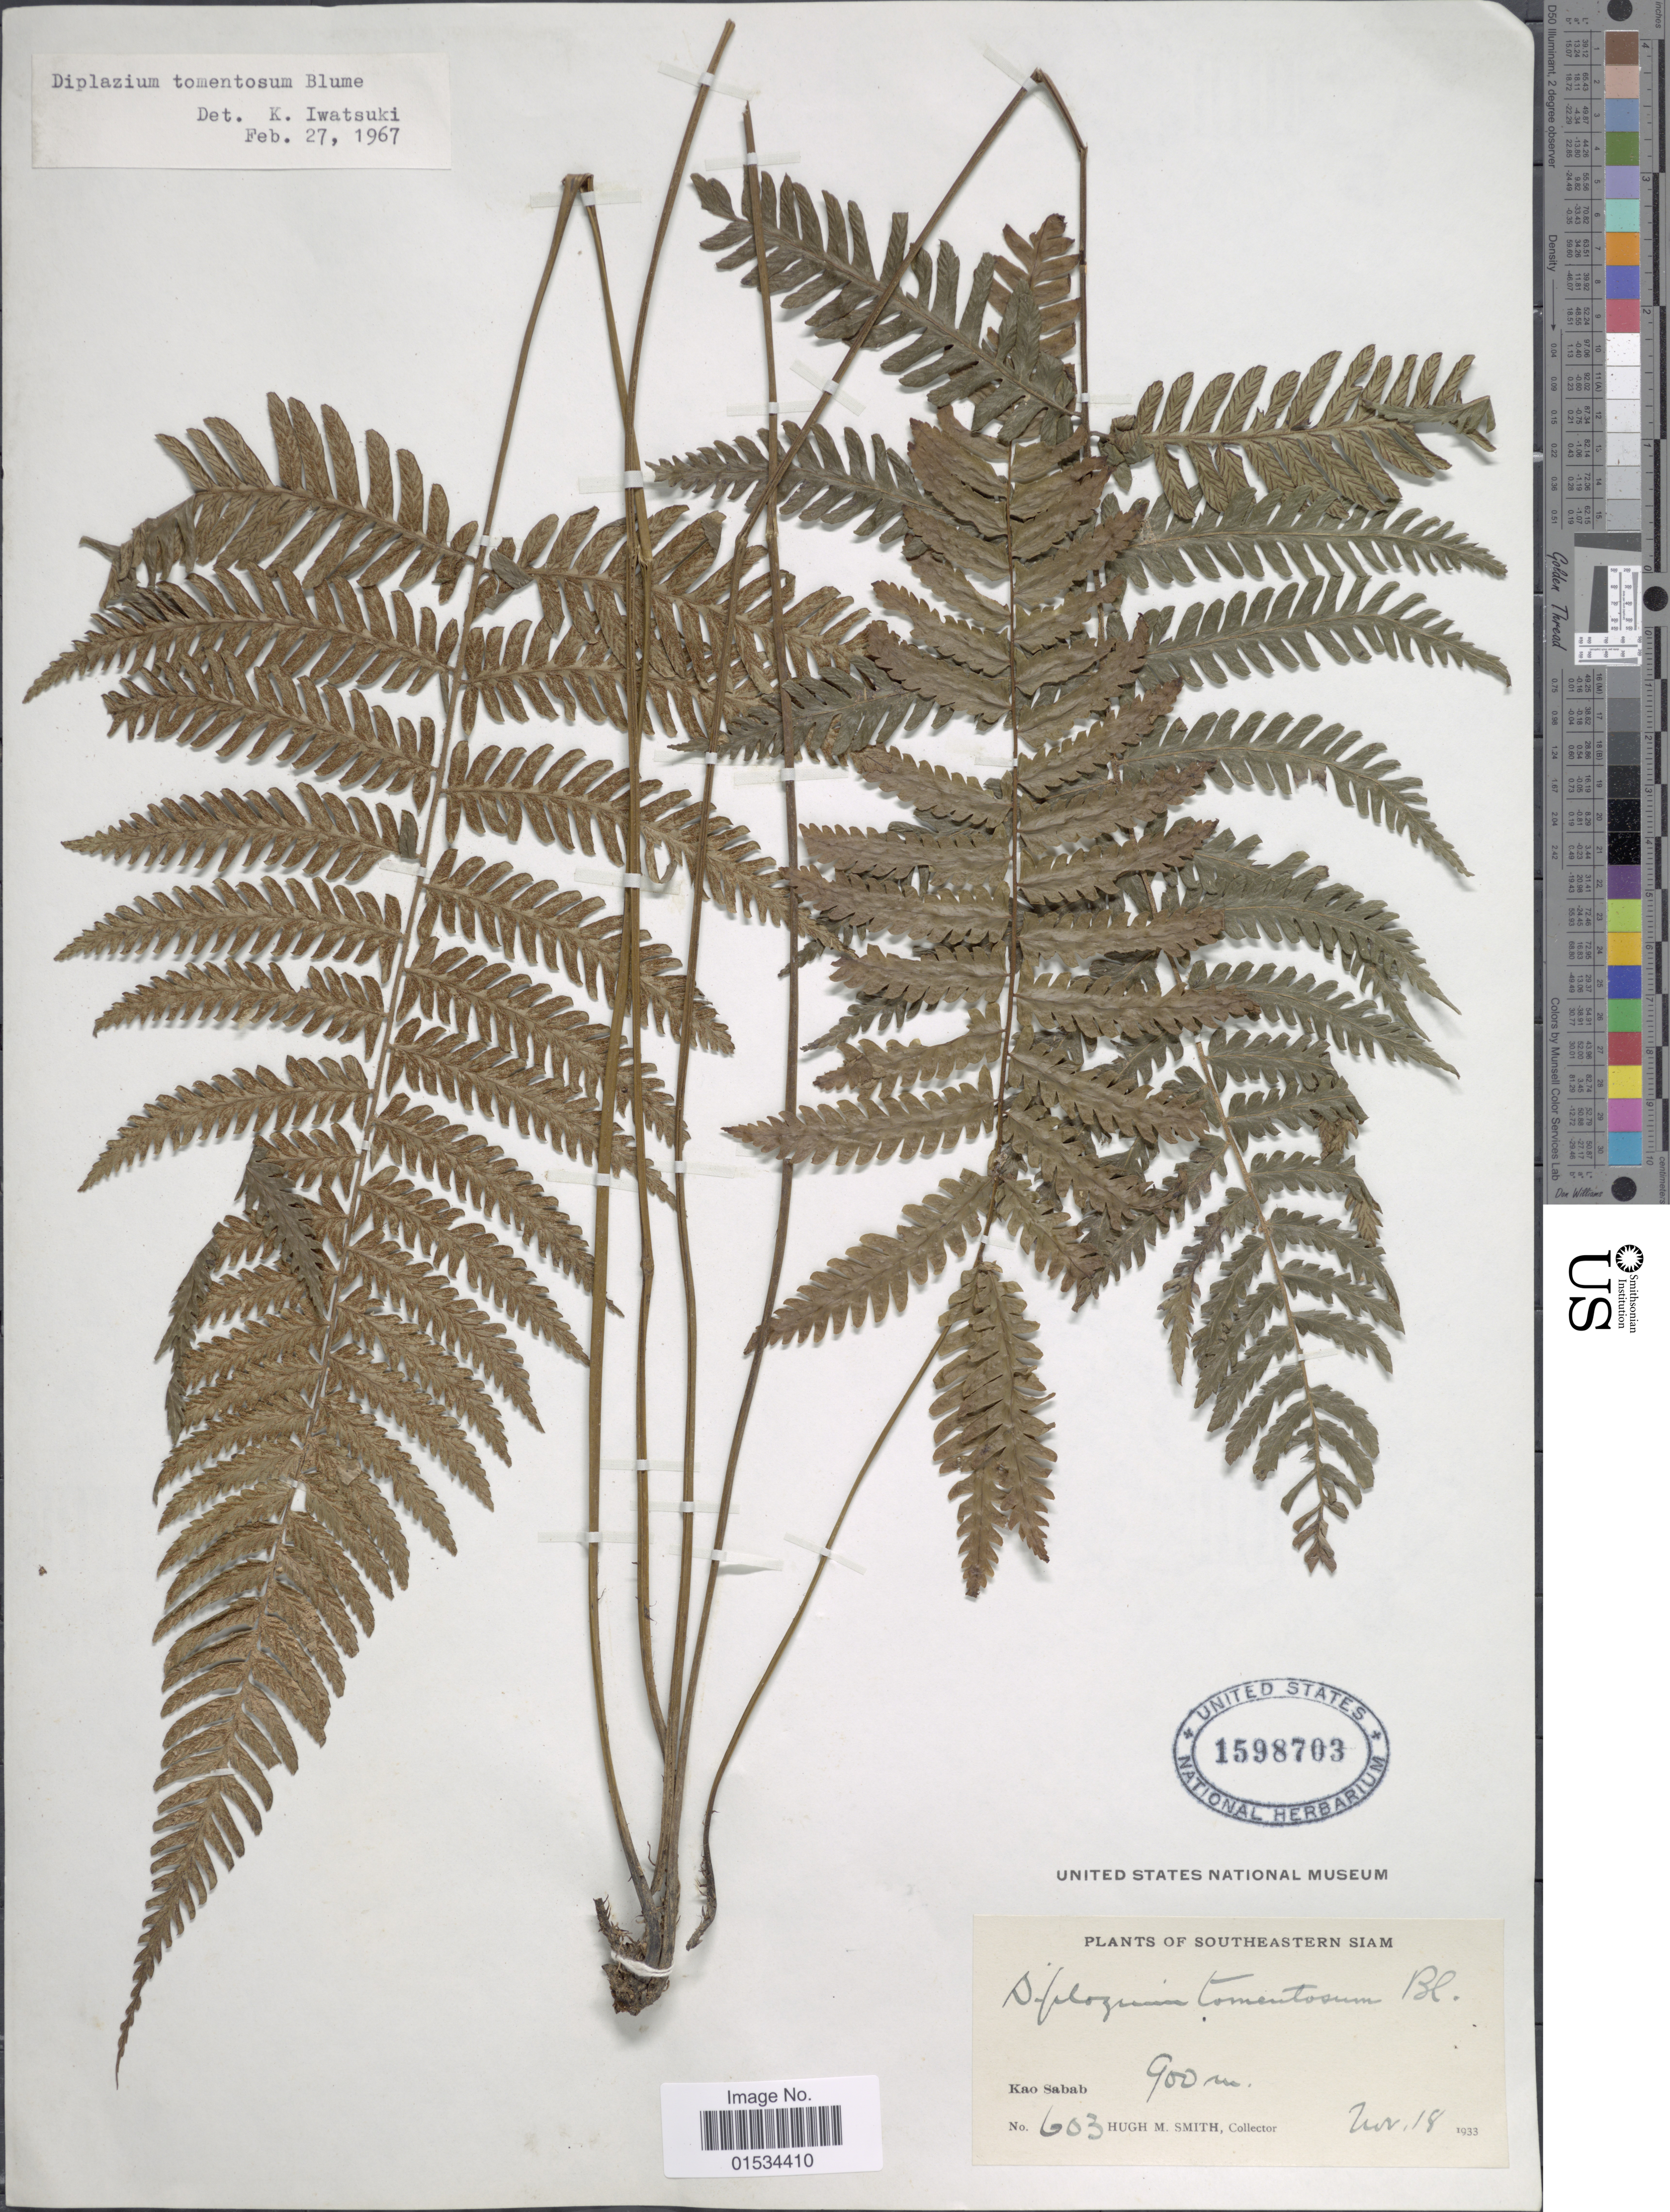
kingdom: Plantae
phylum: Tracheophyta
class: Polypodiopsida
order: Polypodiales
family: Athyriaceae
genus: Diplazium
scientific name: Diplazium tomentosum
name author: Blume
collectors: H. M. Smith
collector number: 603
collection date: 1933-11-18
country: Thailand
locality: Southeastern Siam, Kao Sabab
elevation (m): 900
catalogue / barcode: US 1596703